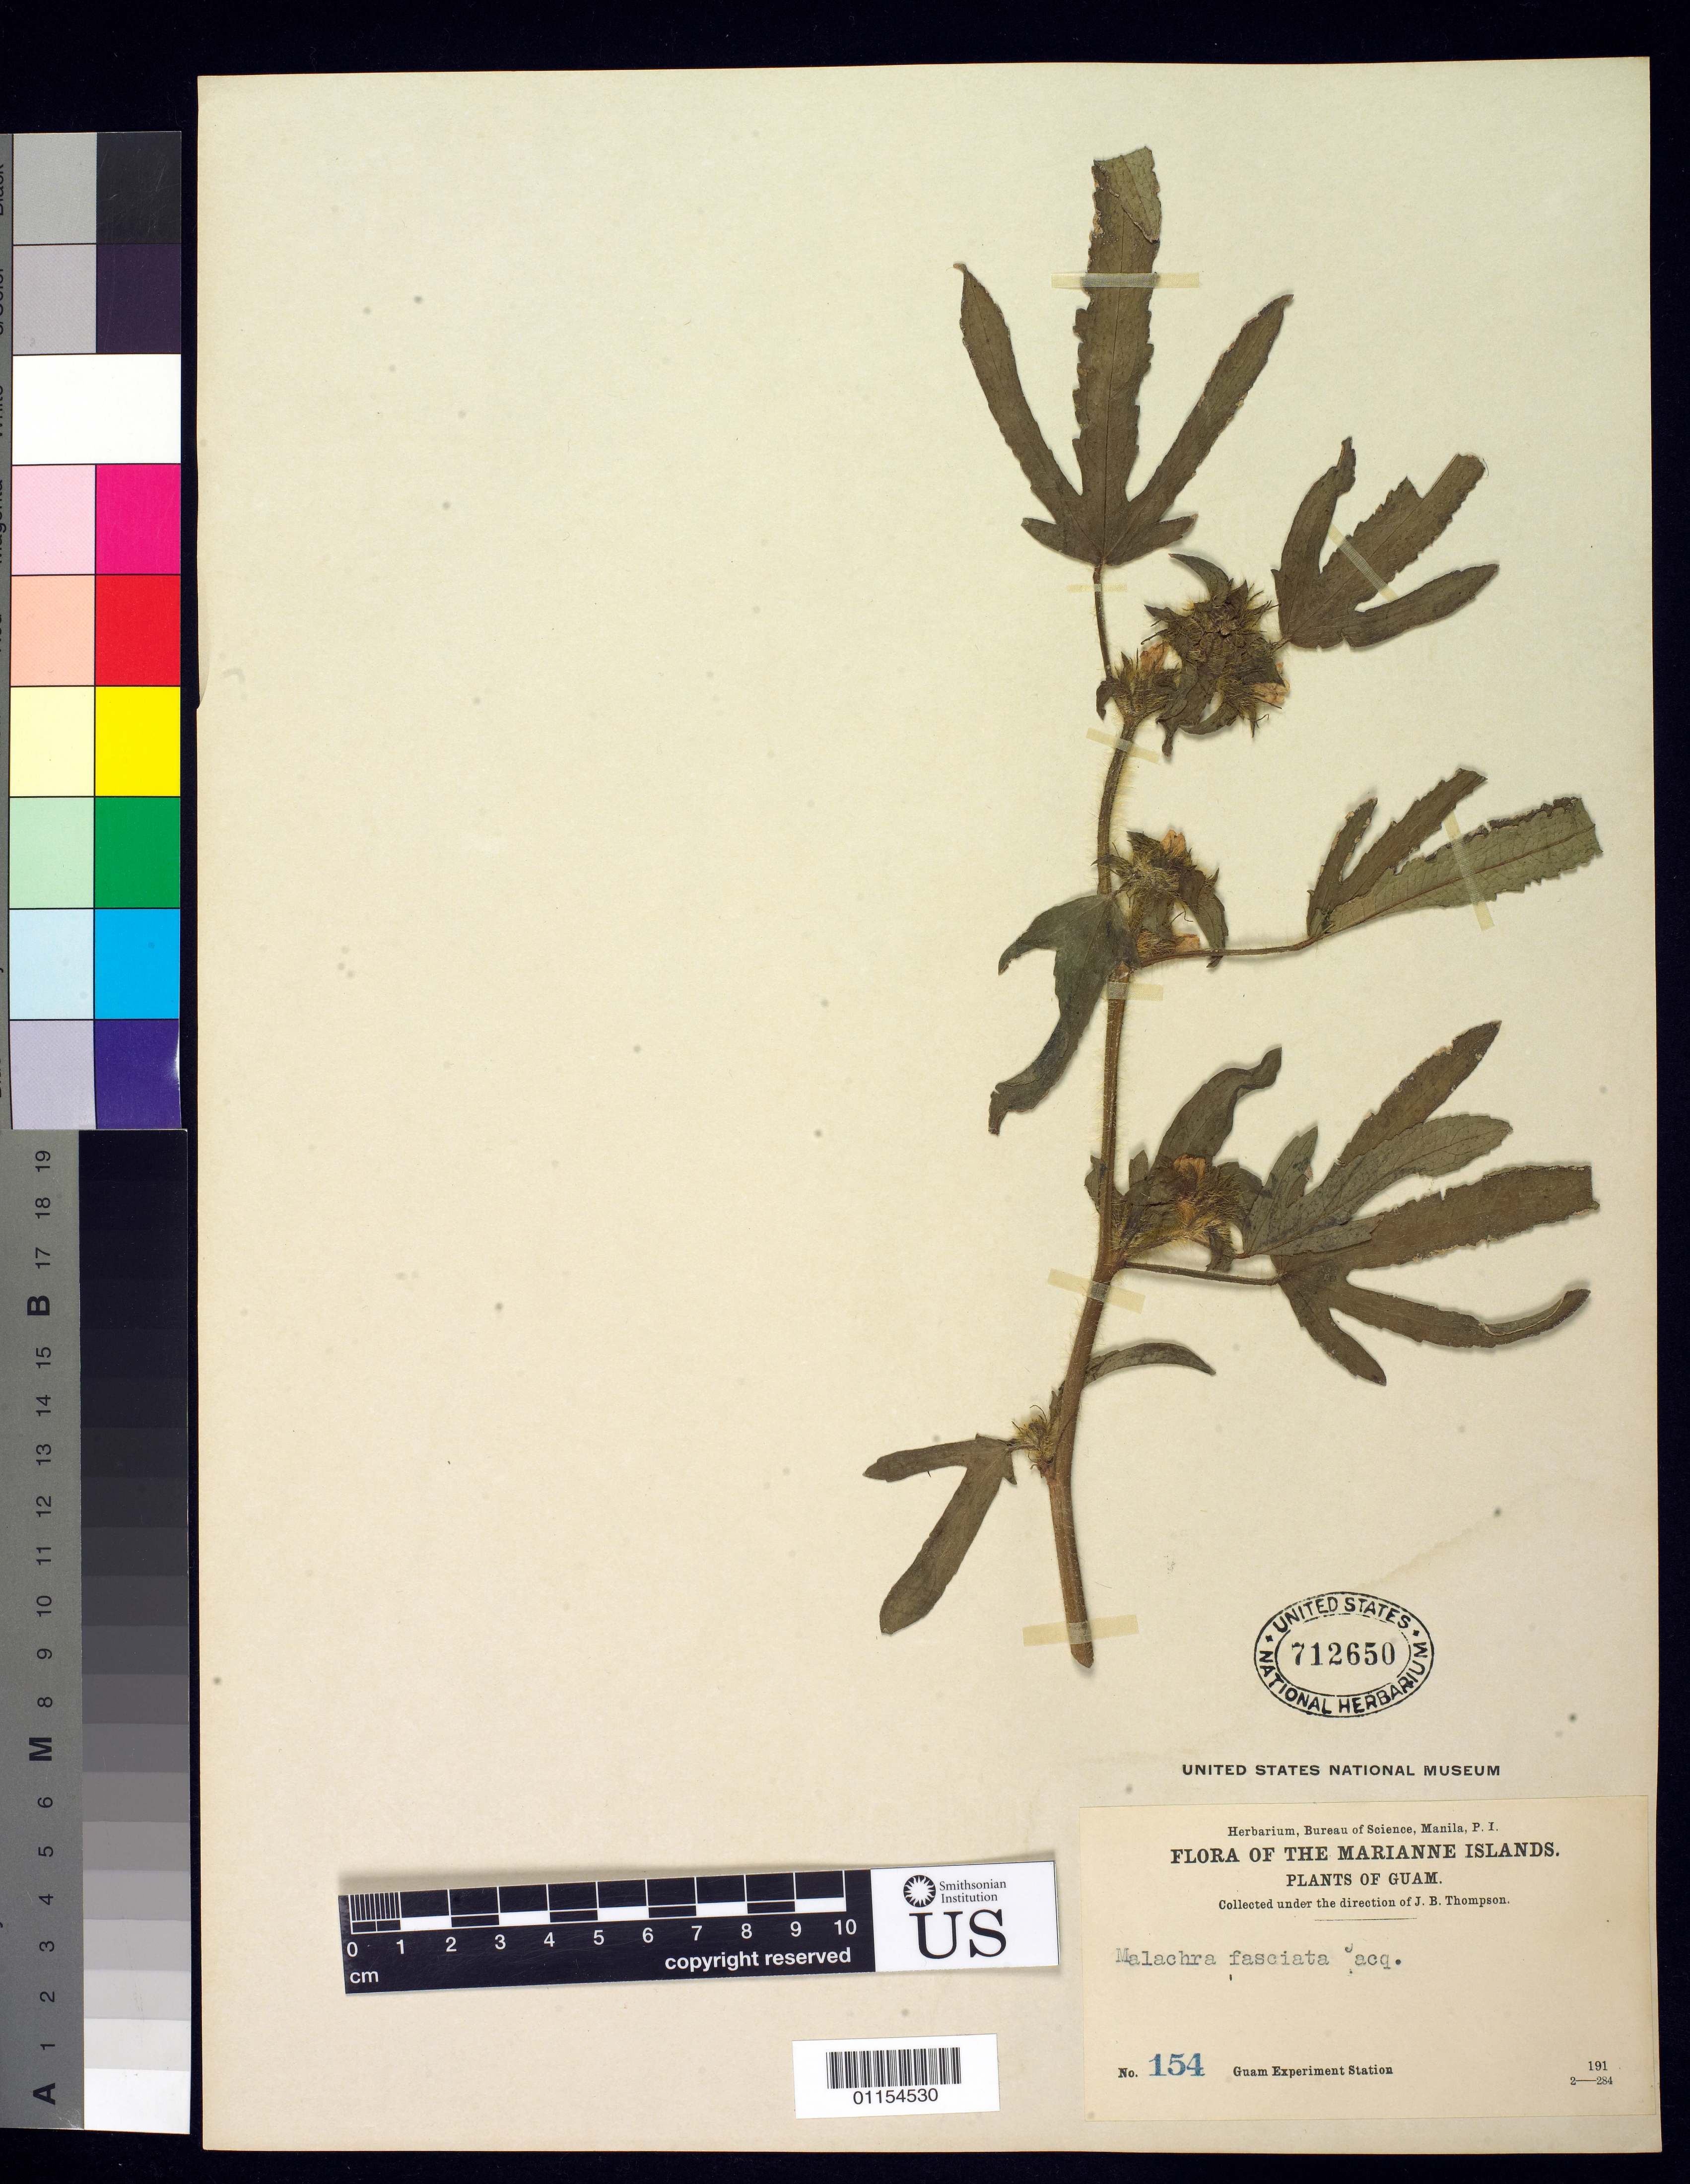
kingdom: Plantae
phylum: Tracheophyta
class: Magnoliopsida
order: Malvales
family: Malvaceae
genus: Malachra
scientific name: Malachra fasciata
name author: Jacq.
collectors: J. B. Thompson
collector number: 154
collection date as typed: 191-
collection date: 1910/1919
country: Guam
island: Guam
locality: Guam experiment Station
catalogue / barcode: US 712650